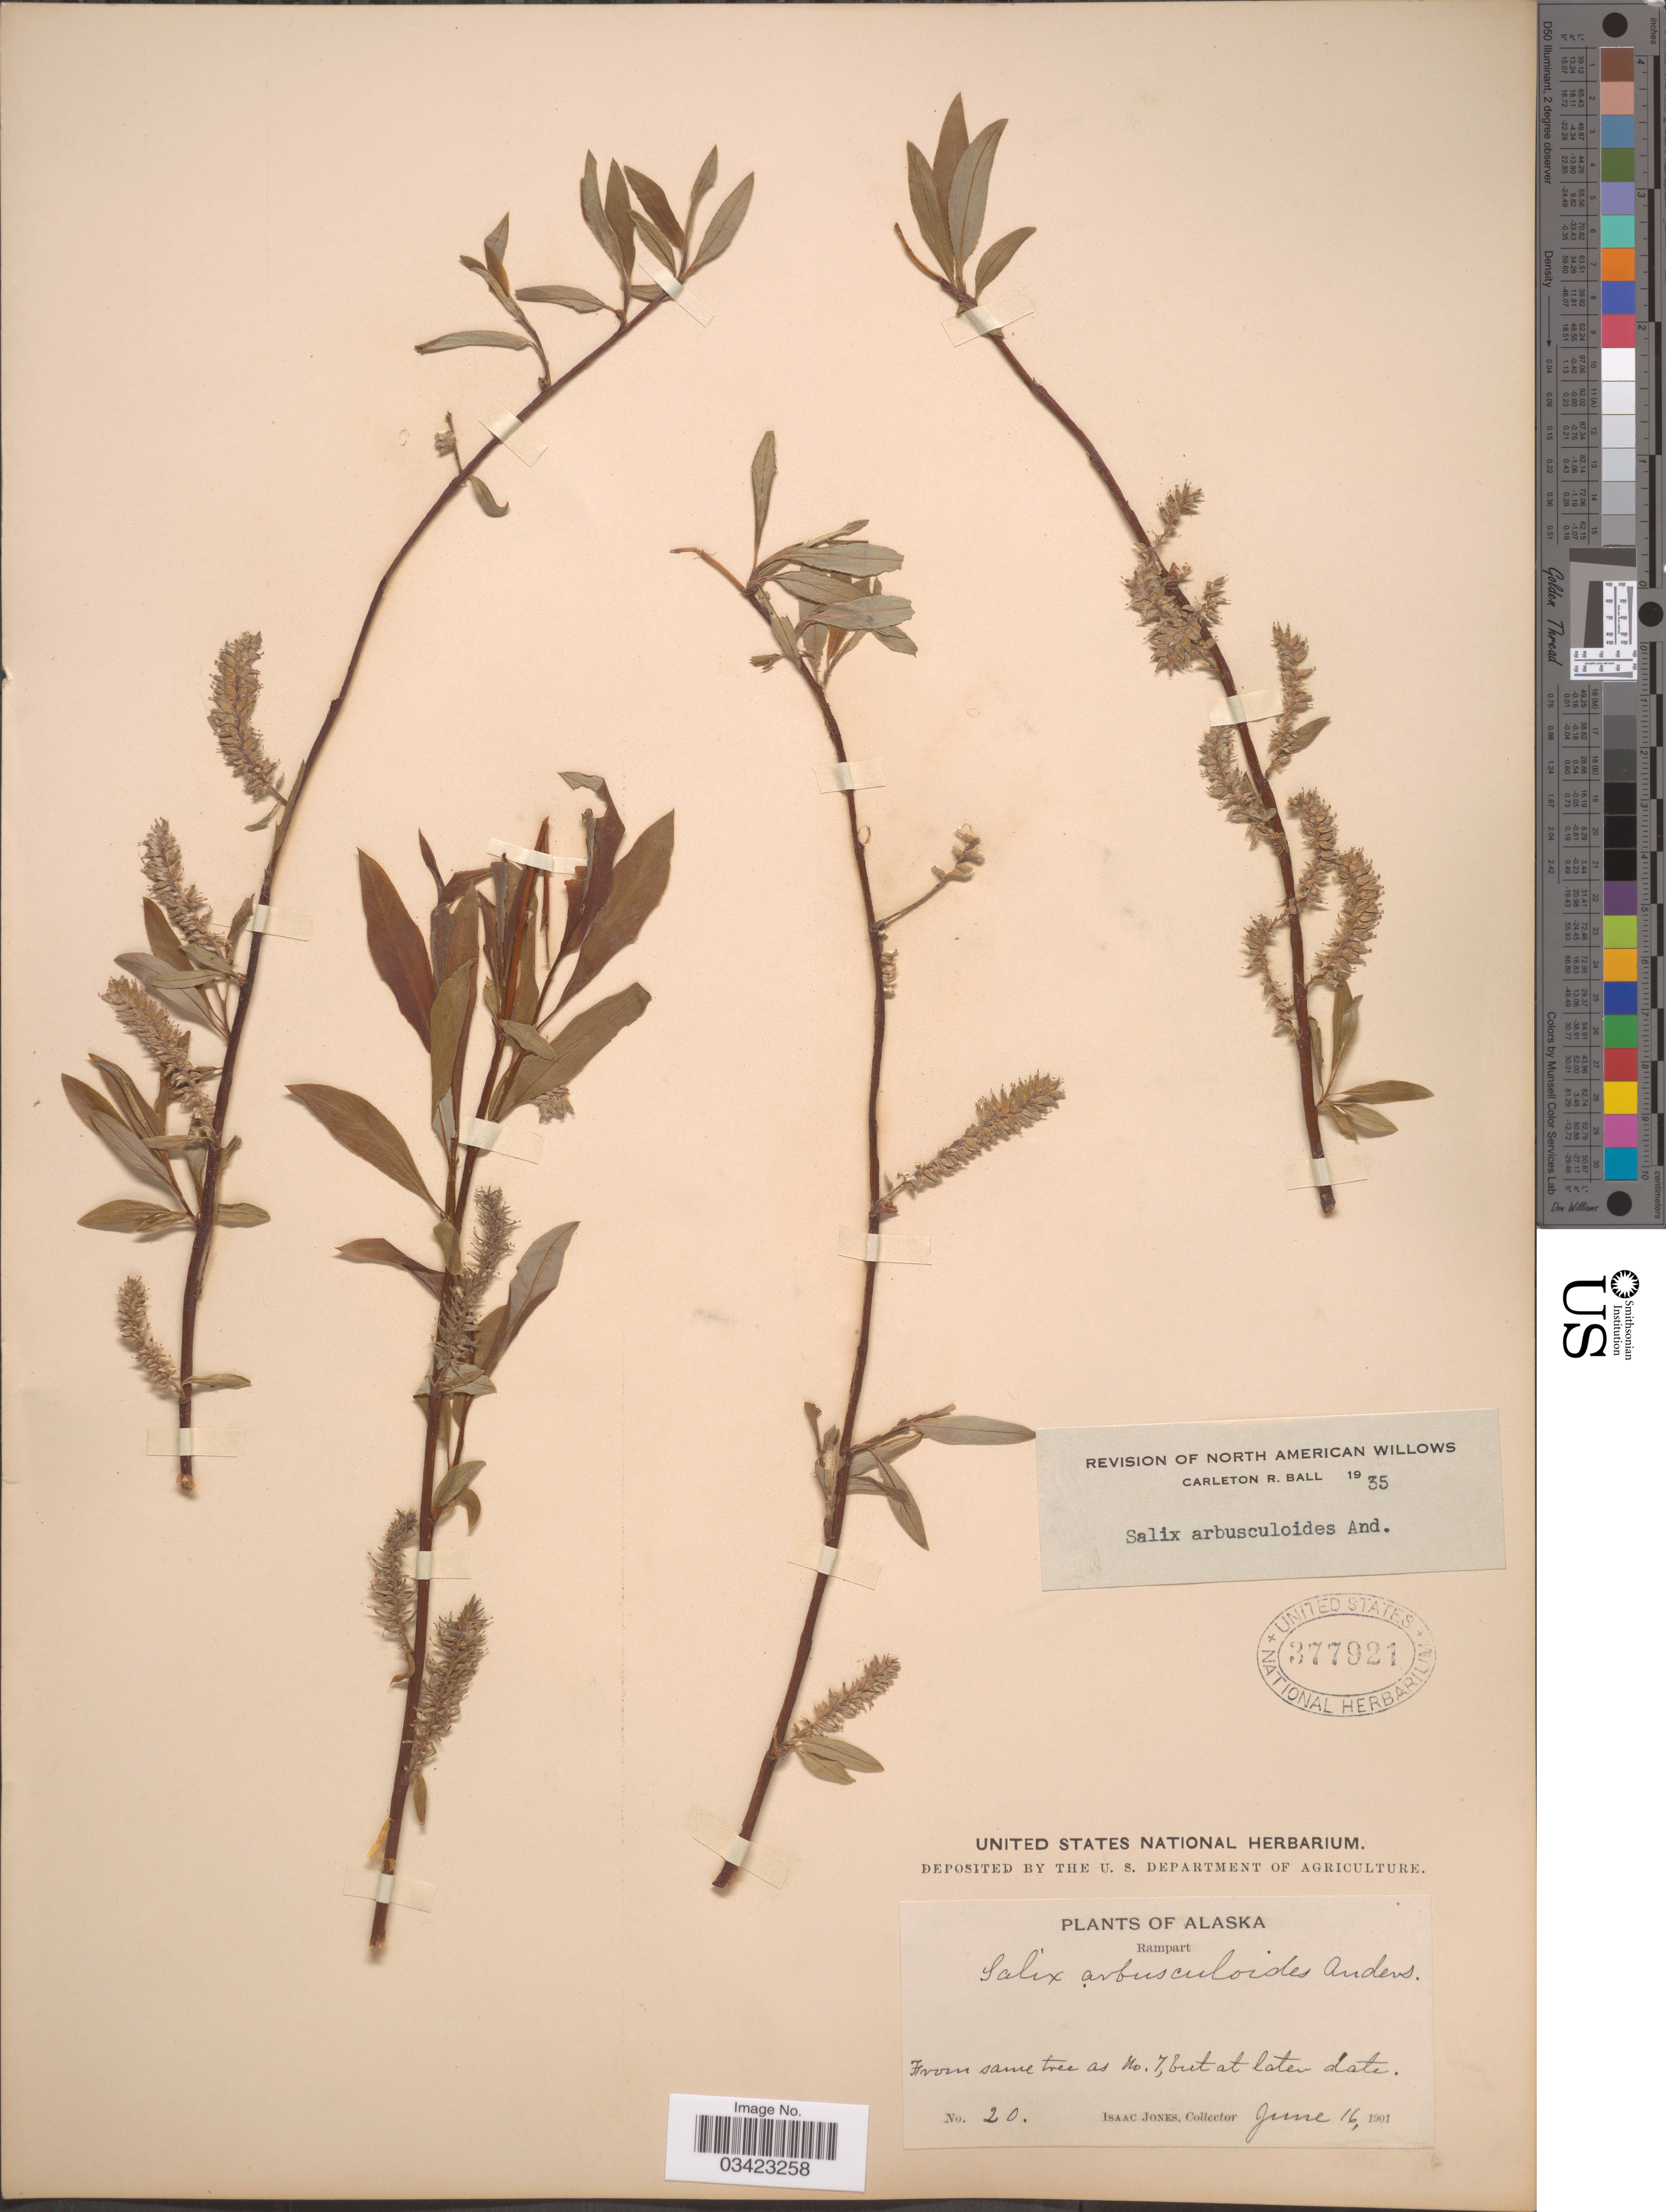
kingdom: Plantae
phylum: Tracheophyta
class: Magnoliopsida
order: Malpighiales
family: Salicaceae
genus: Salix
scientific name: Salix arbusculoides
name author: Andersson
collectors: I. Jones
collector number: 20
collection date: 1901-06-16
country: United States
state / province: Alaska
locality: Rampart.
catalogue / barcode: US 377921